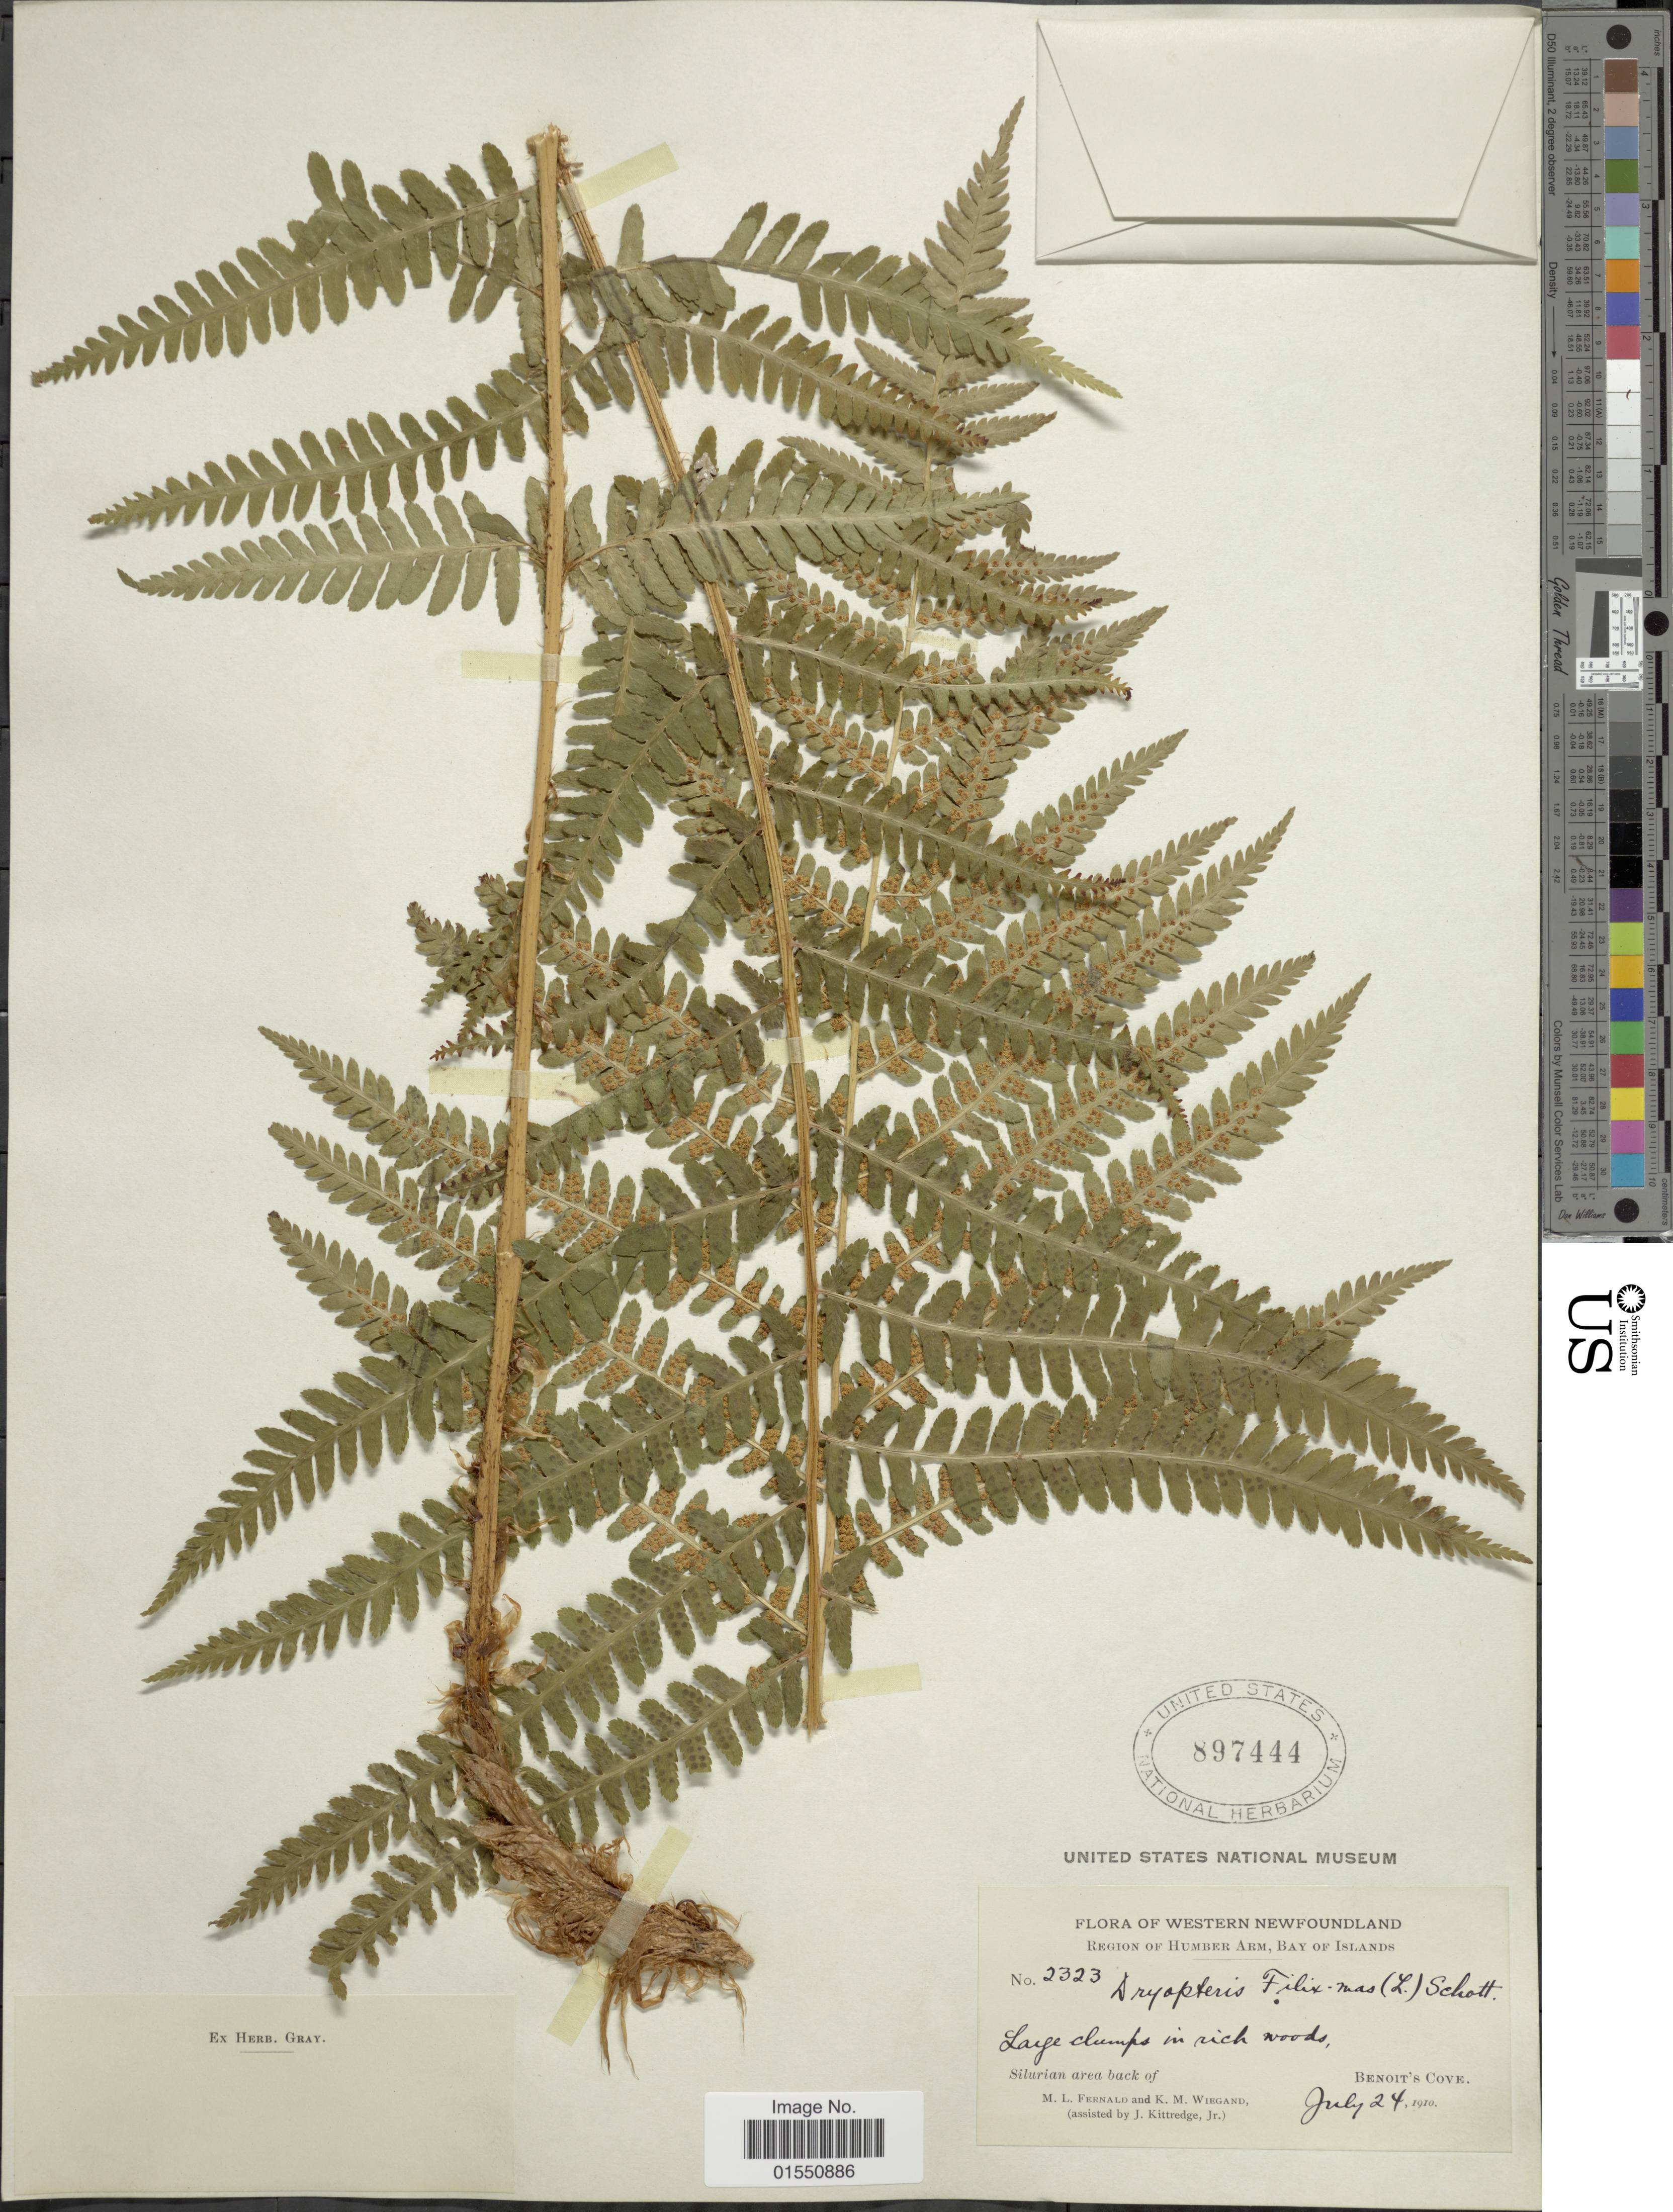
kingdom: Plantae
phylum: Tracheophyta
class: Polypodiopsida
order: Polypodiales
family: Dryopteridaceae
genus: Dryopteris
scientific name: Dryopteris filix-mas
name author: (L.) Schott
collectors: M. L. Fernald, K. M. Wiegand & J. Kittredge Jr.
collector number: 2323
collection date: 1910-07-24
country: Canada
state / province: Newfoundland and Labrador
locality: Western Newfoundland. Region of Humber Arm, Bay of Islands. Silurian area back of Benoit's Cove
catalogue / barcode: US 897444